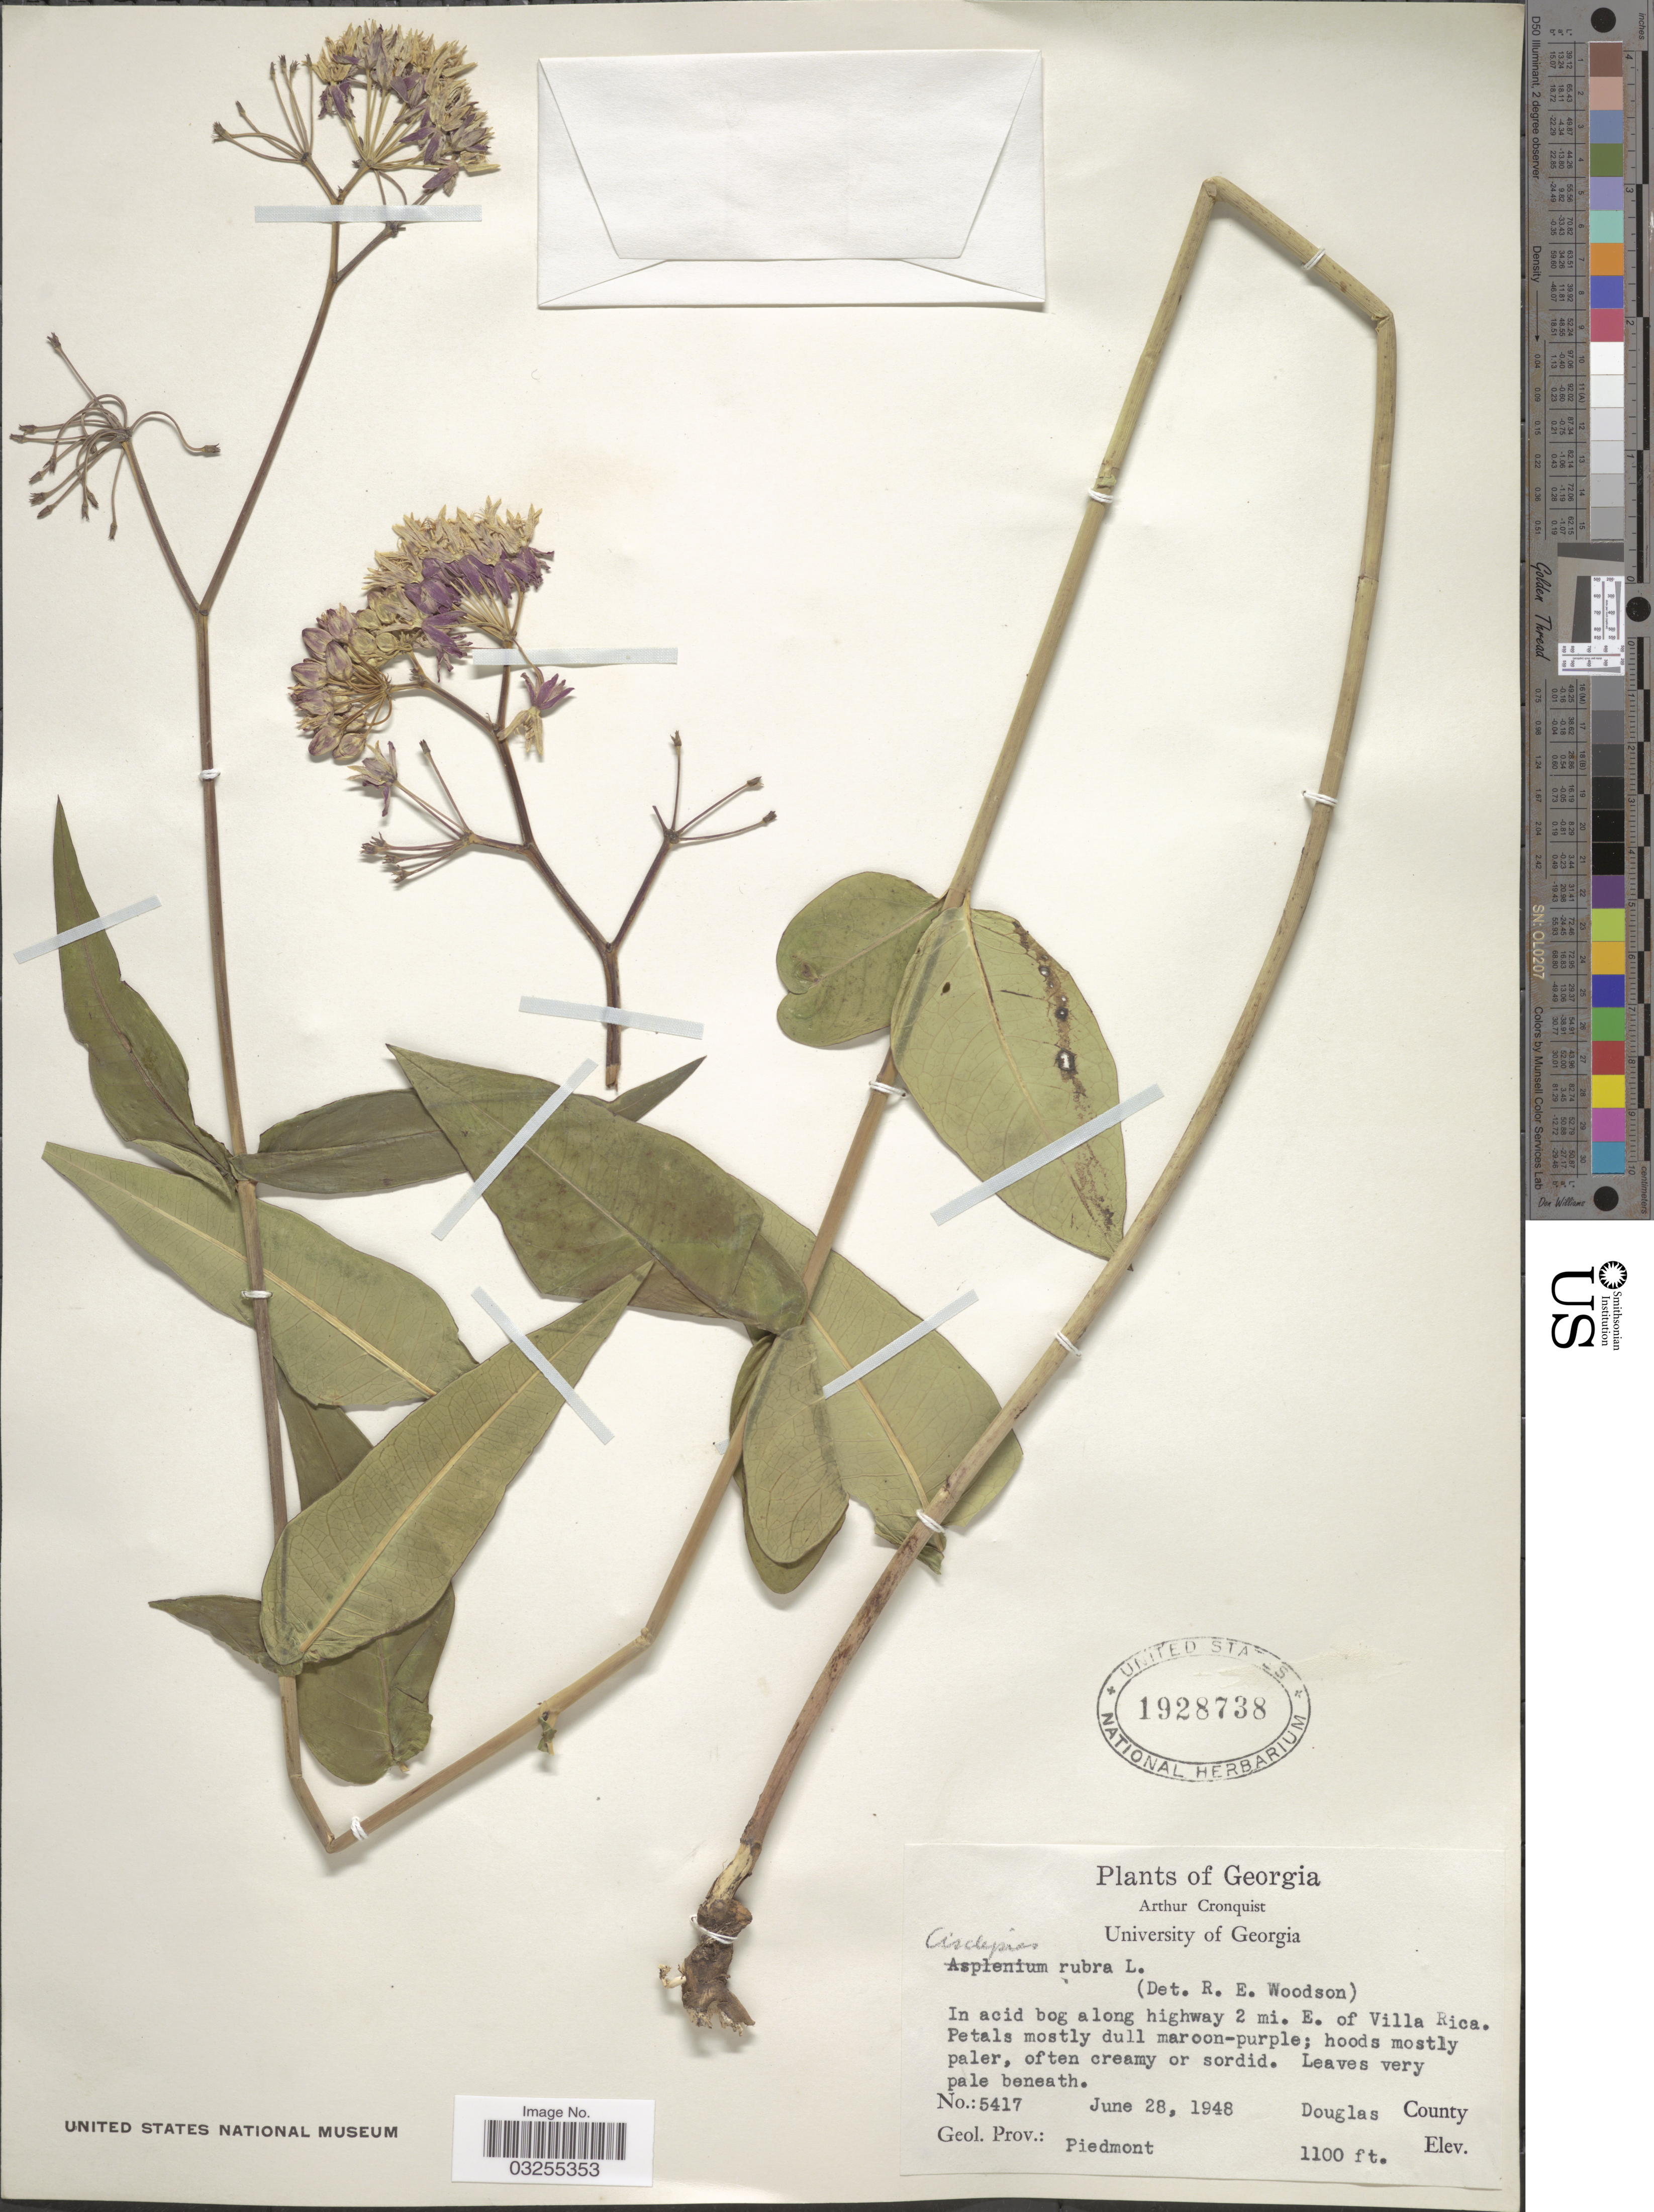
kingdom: Plantae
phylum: Tracheophyta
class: Magnoliopsida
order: Gentianales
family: Apocynaceae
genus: Asclepias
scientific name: Asclepias rubra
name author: L.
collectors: A. J. Cronquist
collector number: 5417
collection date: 1948-06-28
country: United States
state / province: Georgia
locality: In acid bog along highway 2 mi. E. of Villa Rica. Douglas County. Geol. Prov.: Piedmont.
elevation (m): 335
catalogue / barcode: US 1928738